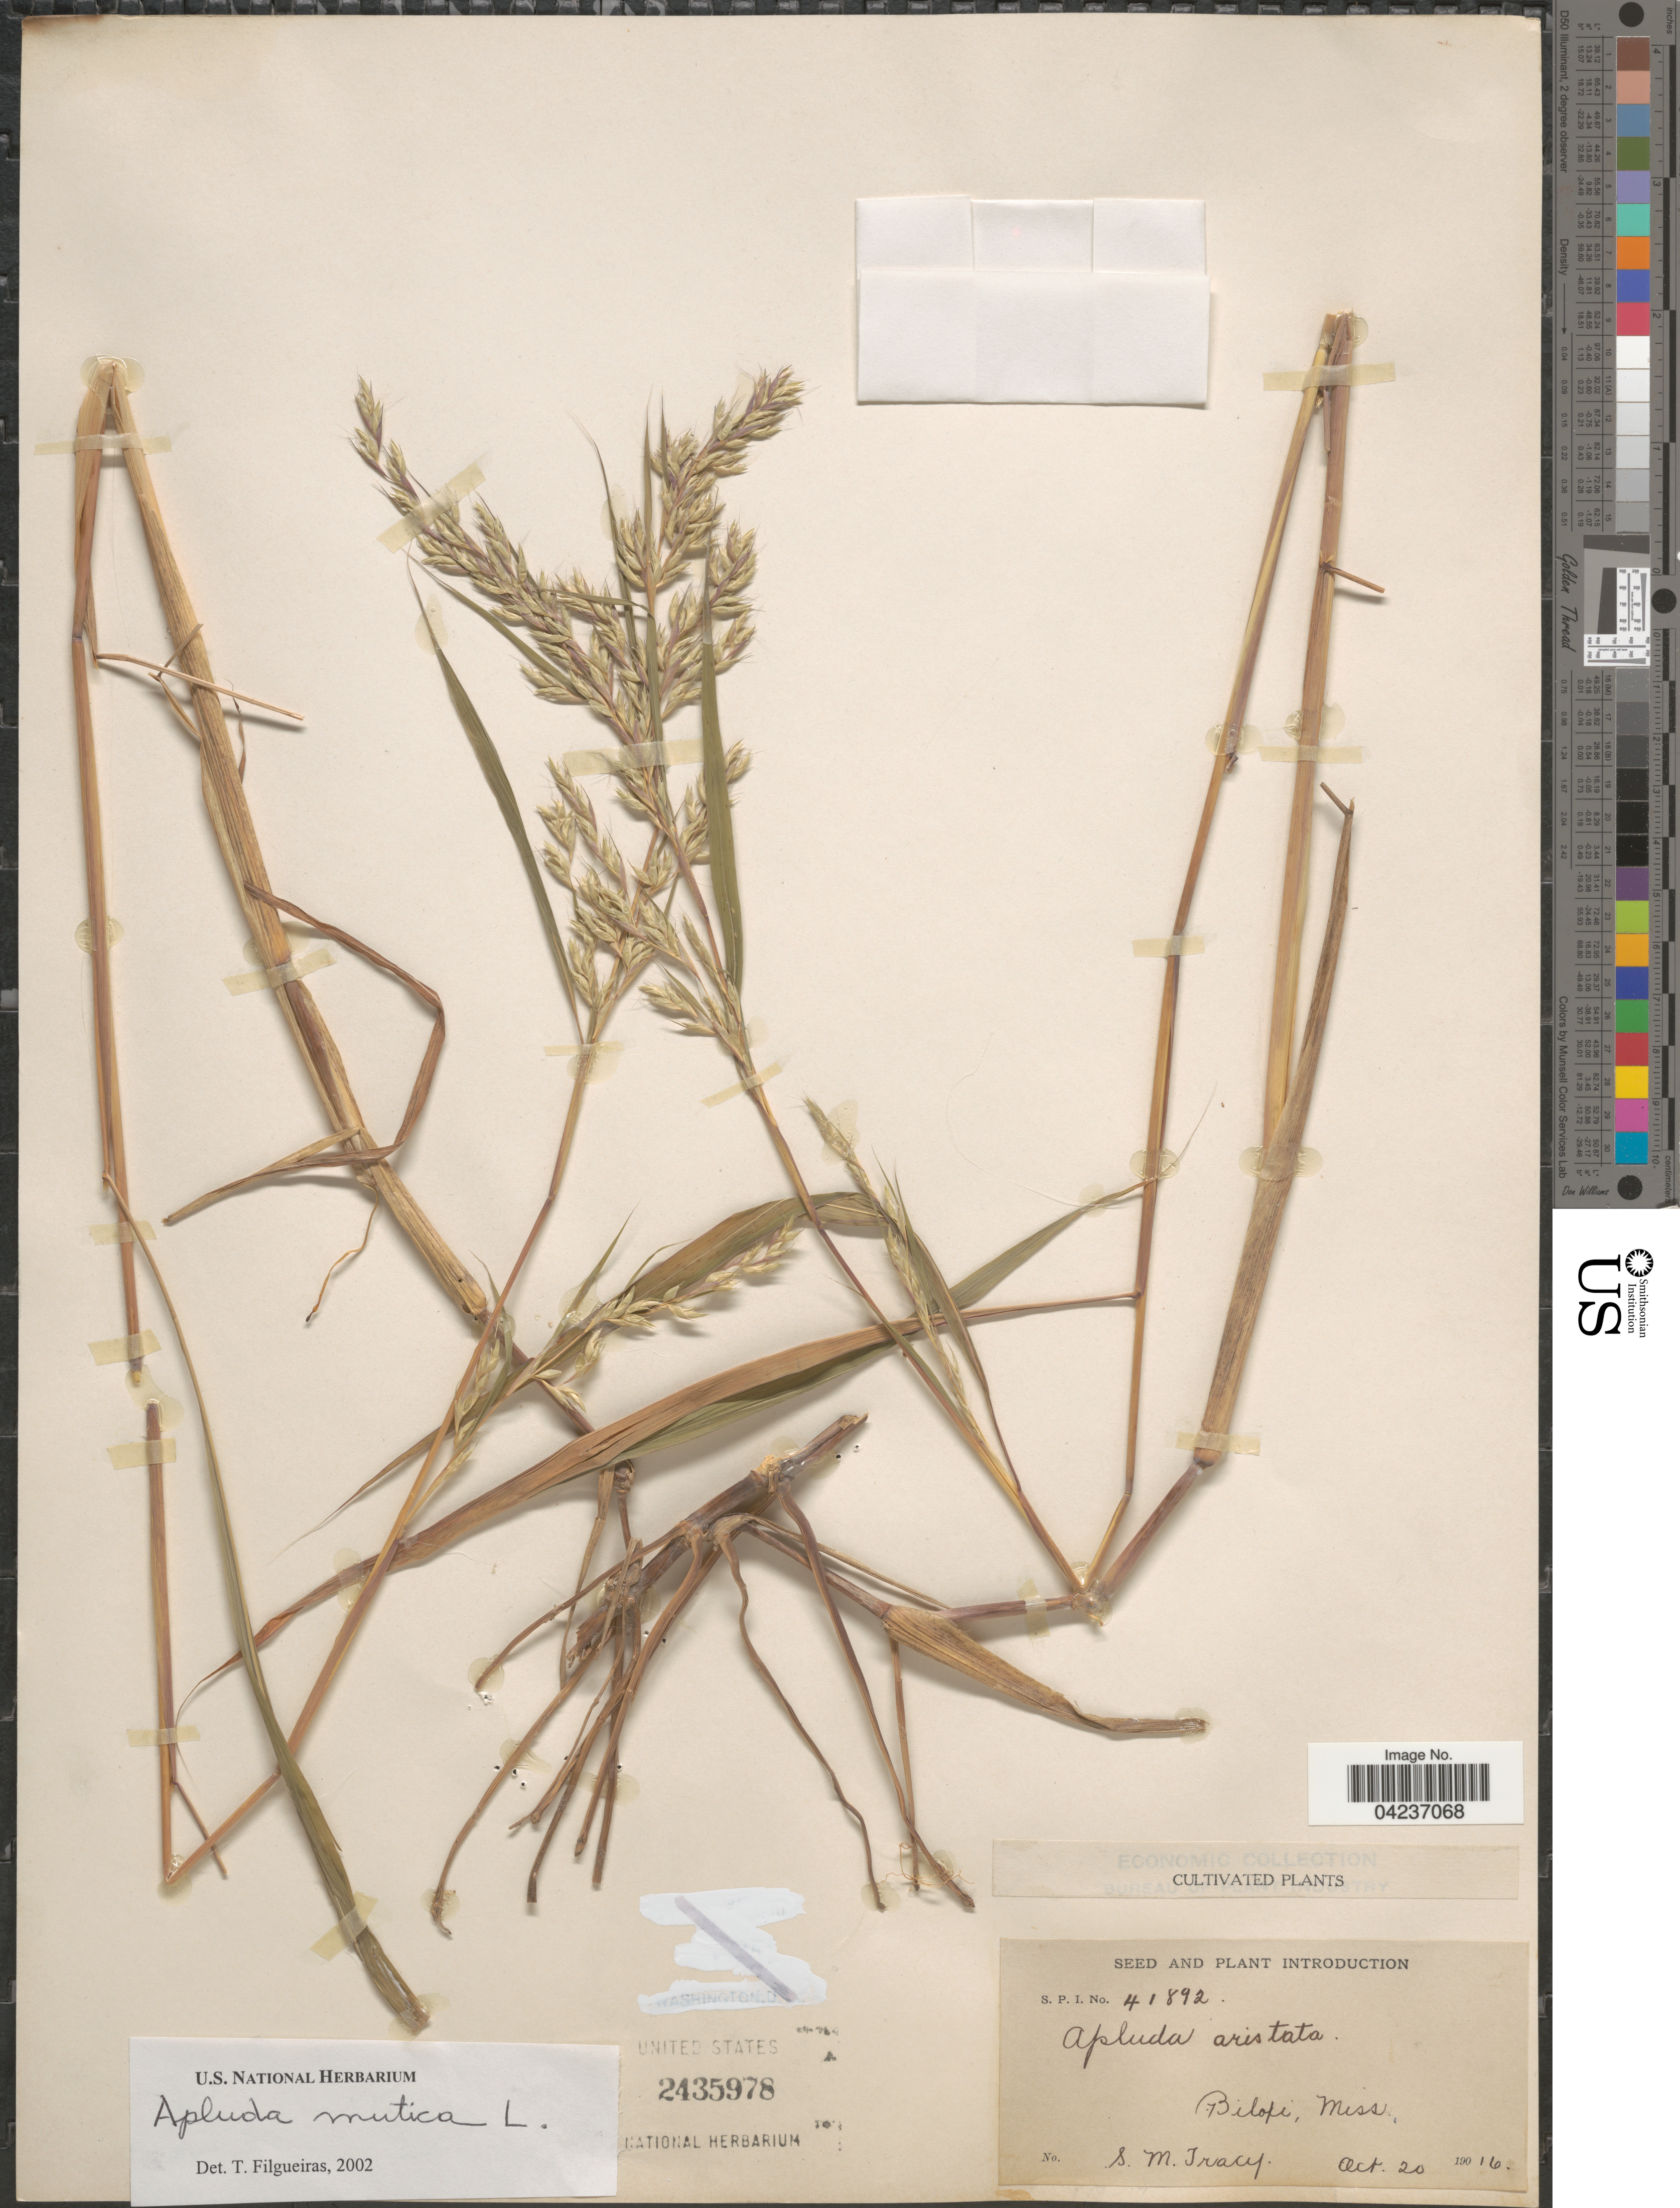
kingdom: Plantae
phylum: Tracheophyta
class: Liliopsida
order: Poales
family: Poaceae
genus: Apluda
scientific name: Apluda mutica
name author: L.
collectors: S. M. Tracy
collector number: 41892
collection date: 1916-10-20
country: United States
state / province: Mississippi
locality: Biloxi.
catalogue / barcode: US 2435978